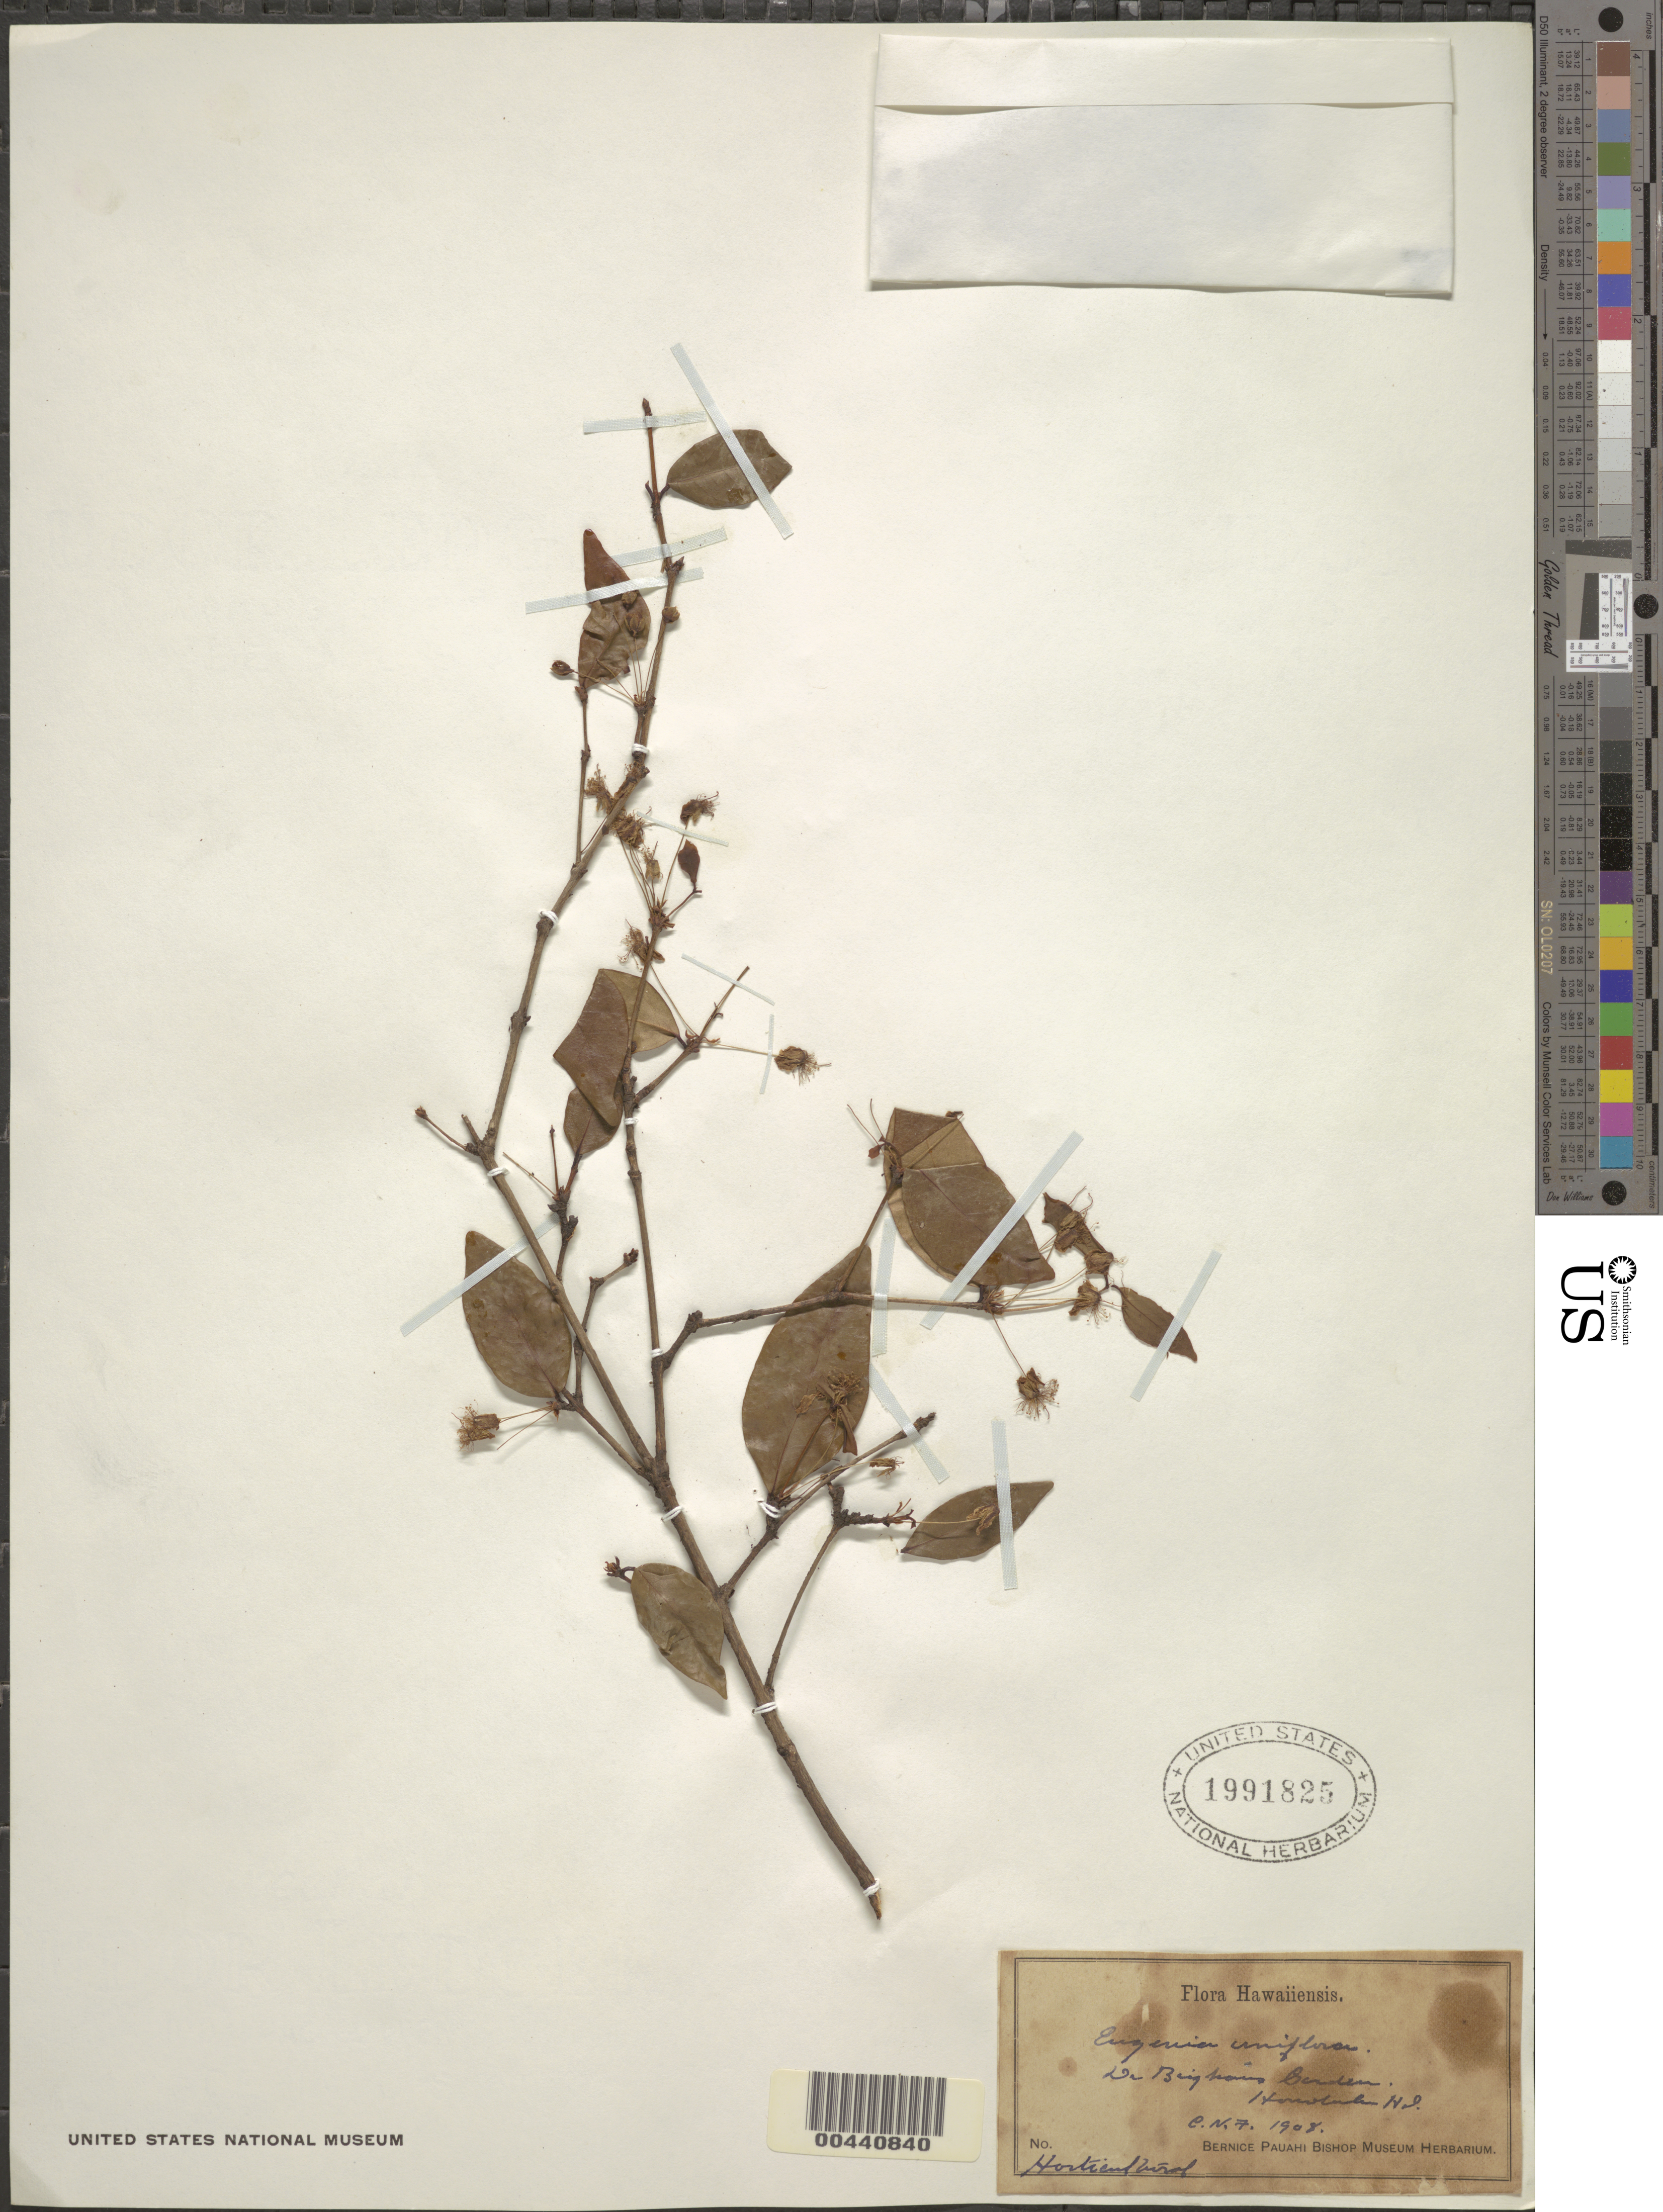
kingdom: Plantae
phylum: Tracheophyta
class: Magnoliopsida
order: Myrtales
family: Myrtaceae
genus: Eugenia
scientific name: Eugenia uniflora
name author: L.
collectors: C. N. Forbes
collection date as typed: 1908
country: United States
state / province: Hawaii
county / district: Honolulu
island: Oahu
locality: Honolulu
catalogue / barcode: US 1991825